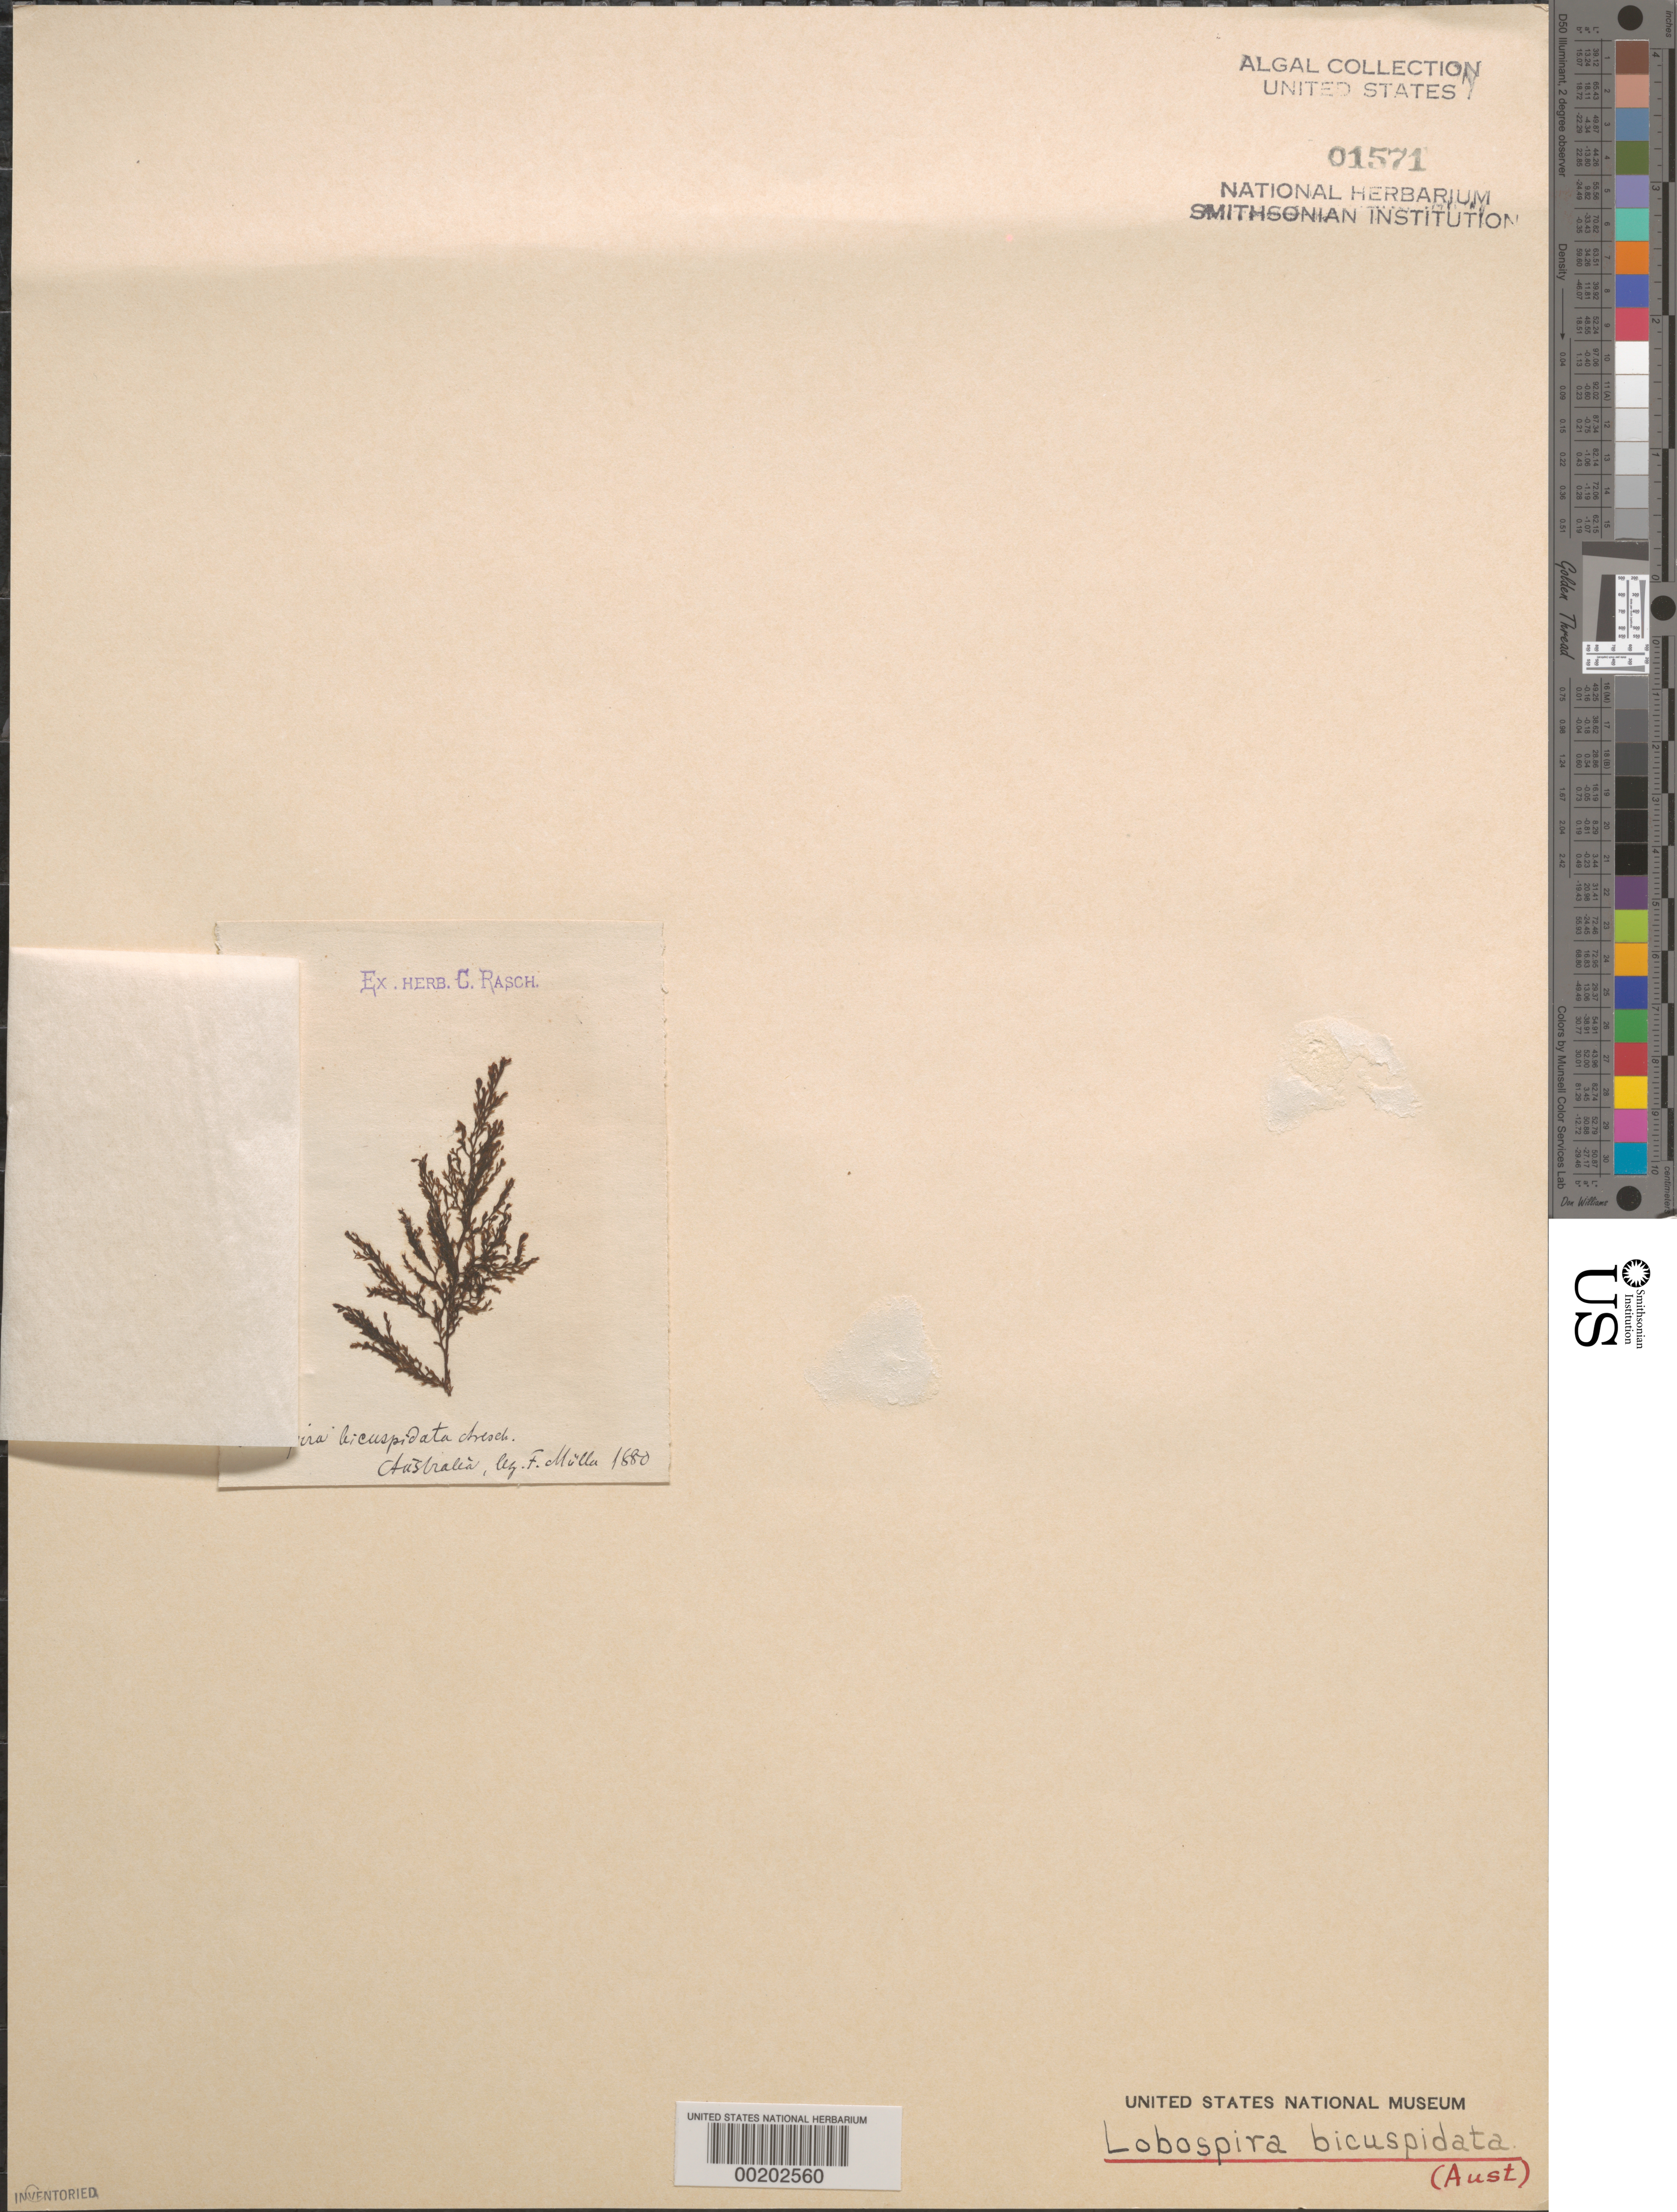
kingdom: Chromista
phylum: Ochrophyta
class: Phaeophyceae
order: Dictyotales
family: Dictyotaceae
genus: Lobospira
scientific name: Lobospira bicuspidata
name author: Areschoug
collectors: F. Mueller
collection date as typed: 1880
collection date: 1880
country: Australia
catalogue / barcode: US 1571